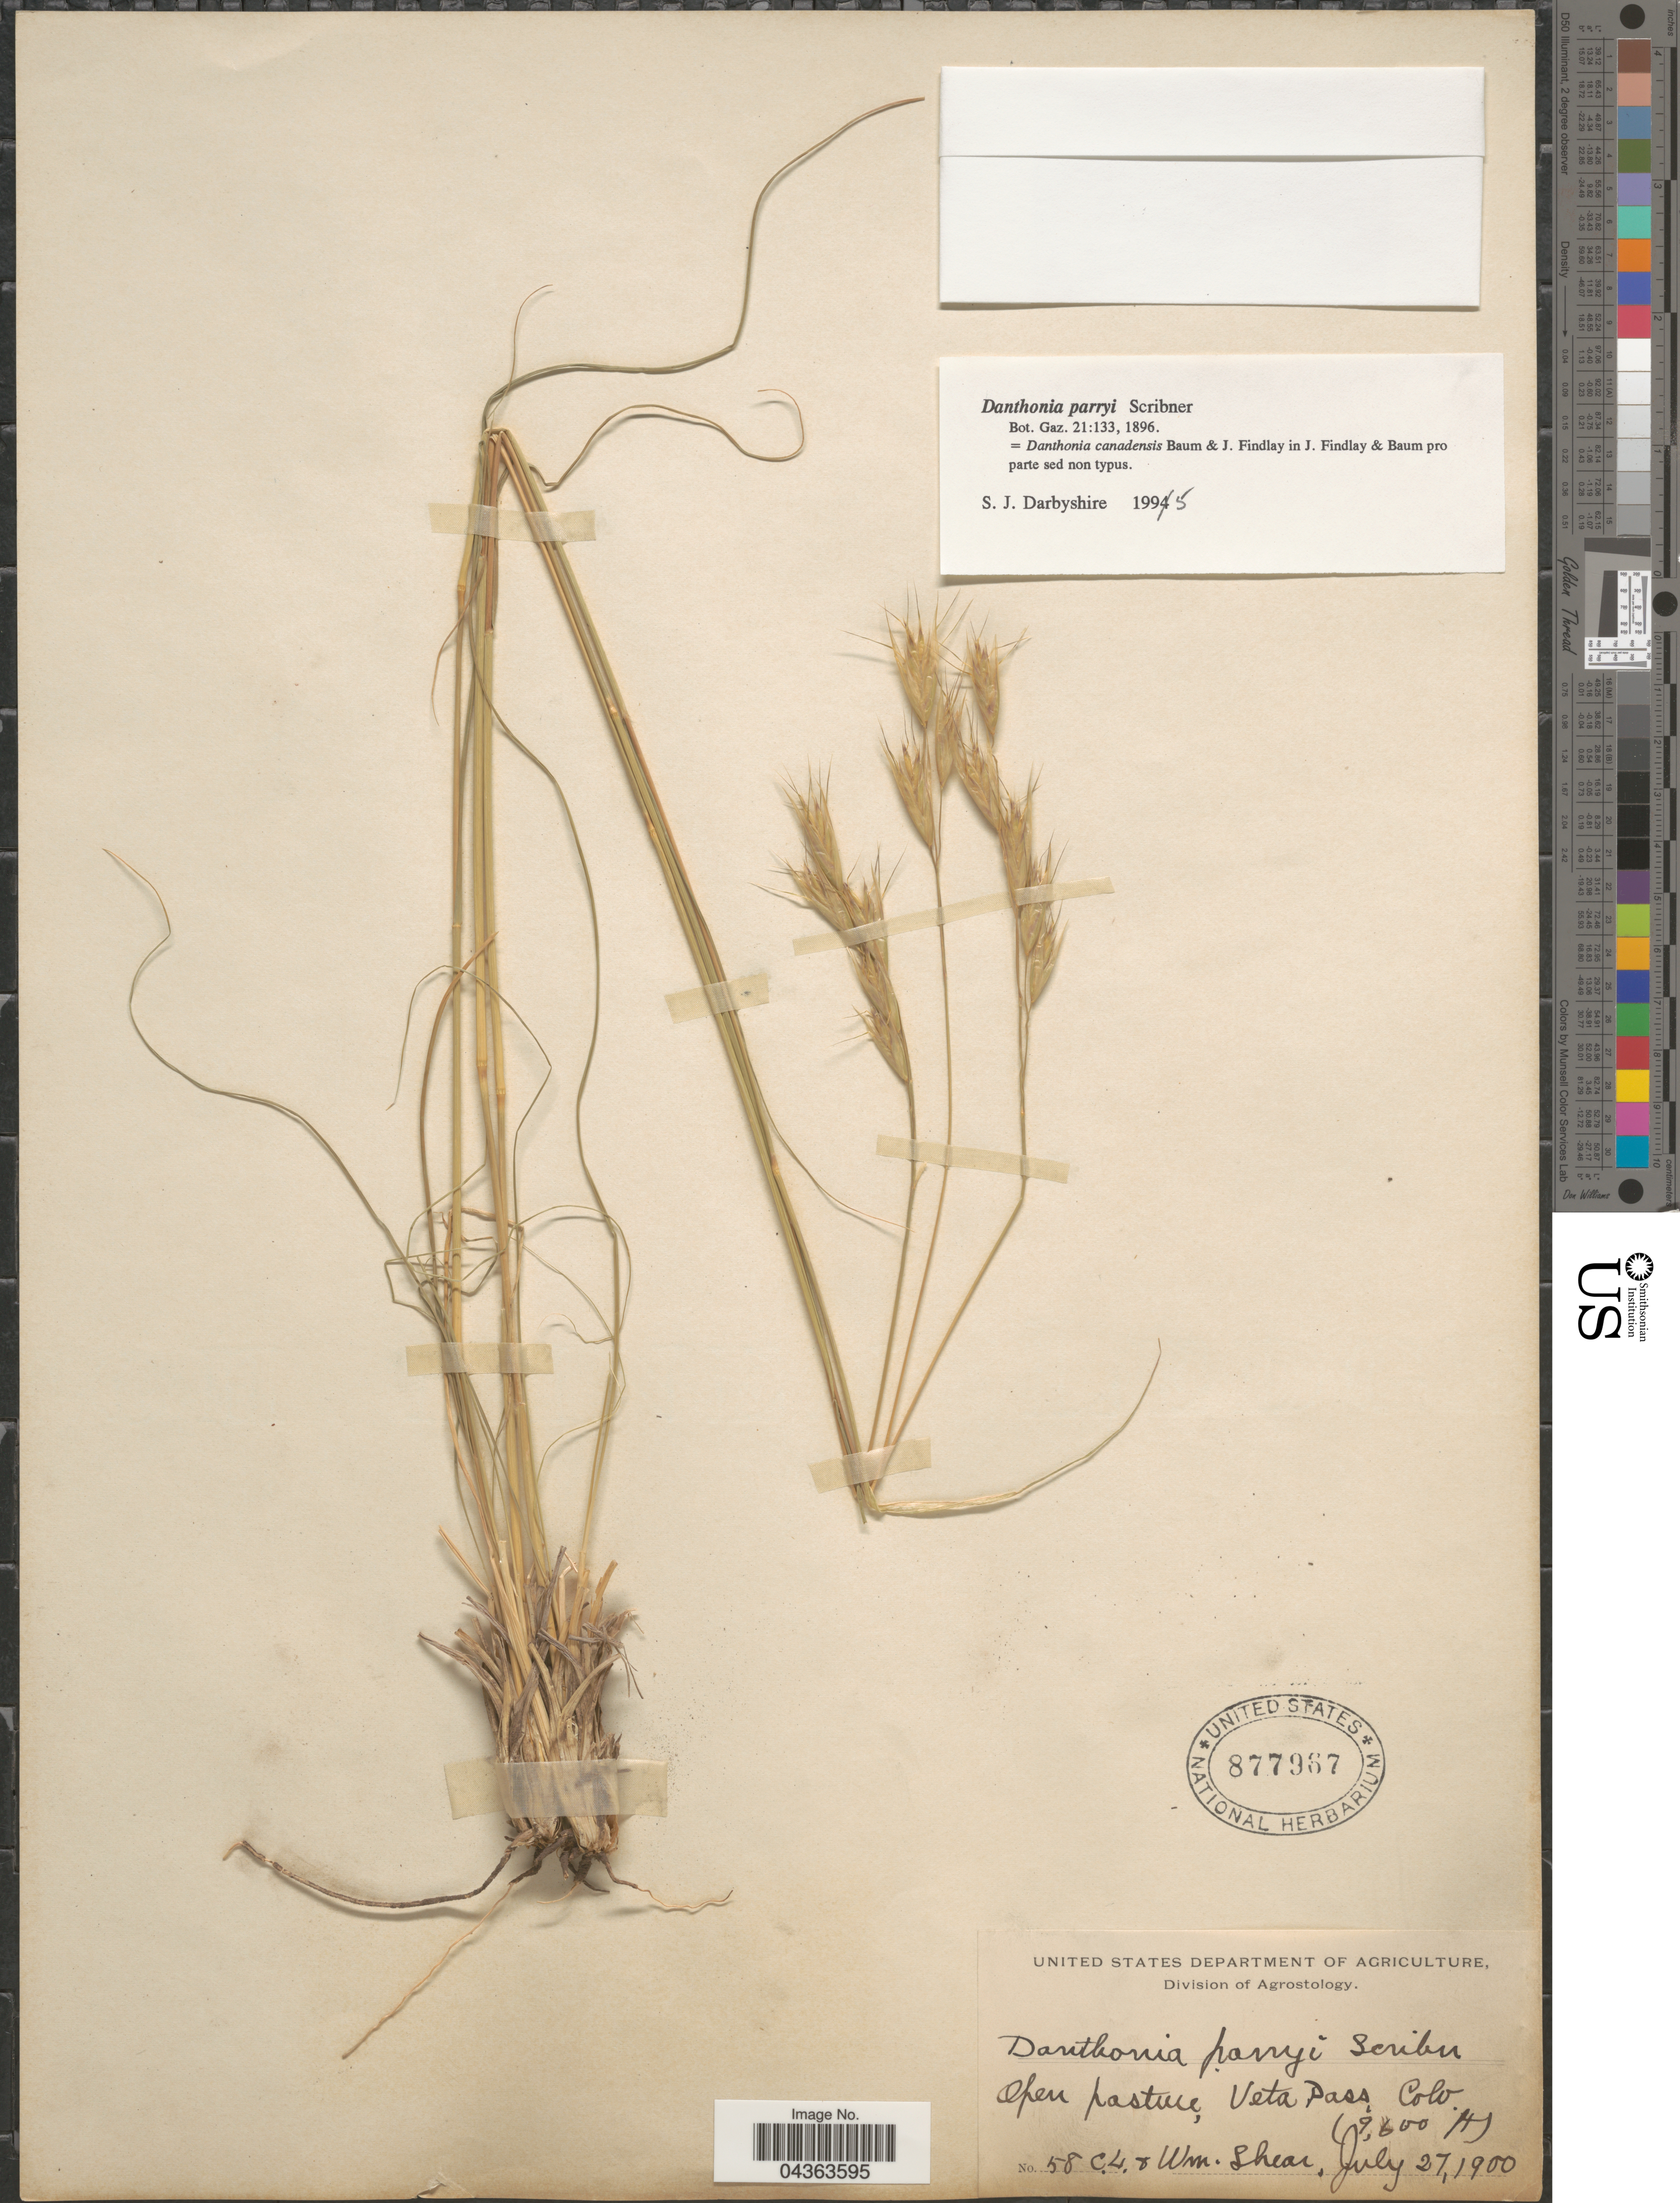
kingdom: Plantae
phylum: Tracheophyta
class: Liliopsida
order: Poales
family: Poaceae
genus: Danthonia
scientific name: Danthonia parryi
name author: Scribn.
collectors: C. L. Shear & W. Shear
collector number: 58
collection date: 1900-07-27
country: United States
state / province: Colorado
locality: Open pasture, Veta Pass.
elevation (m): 2926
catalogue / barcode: US 877967